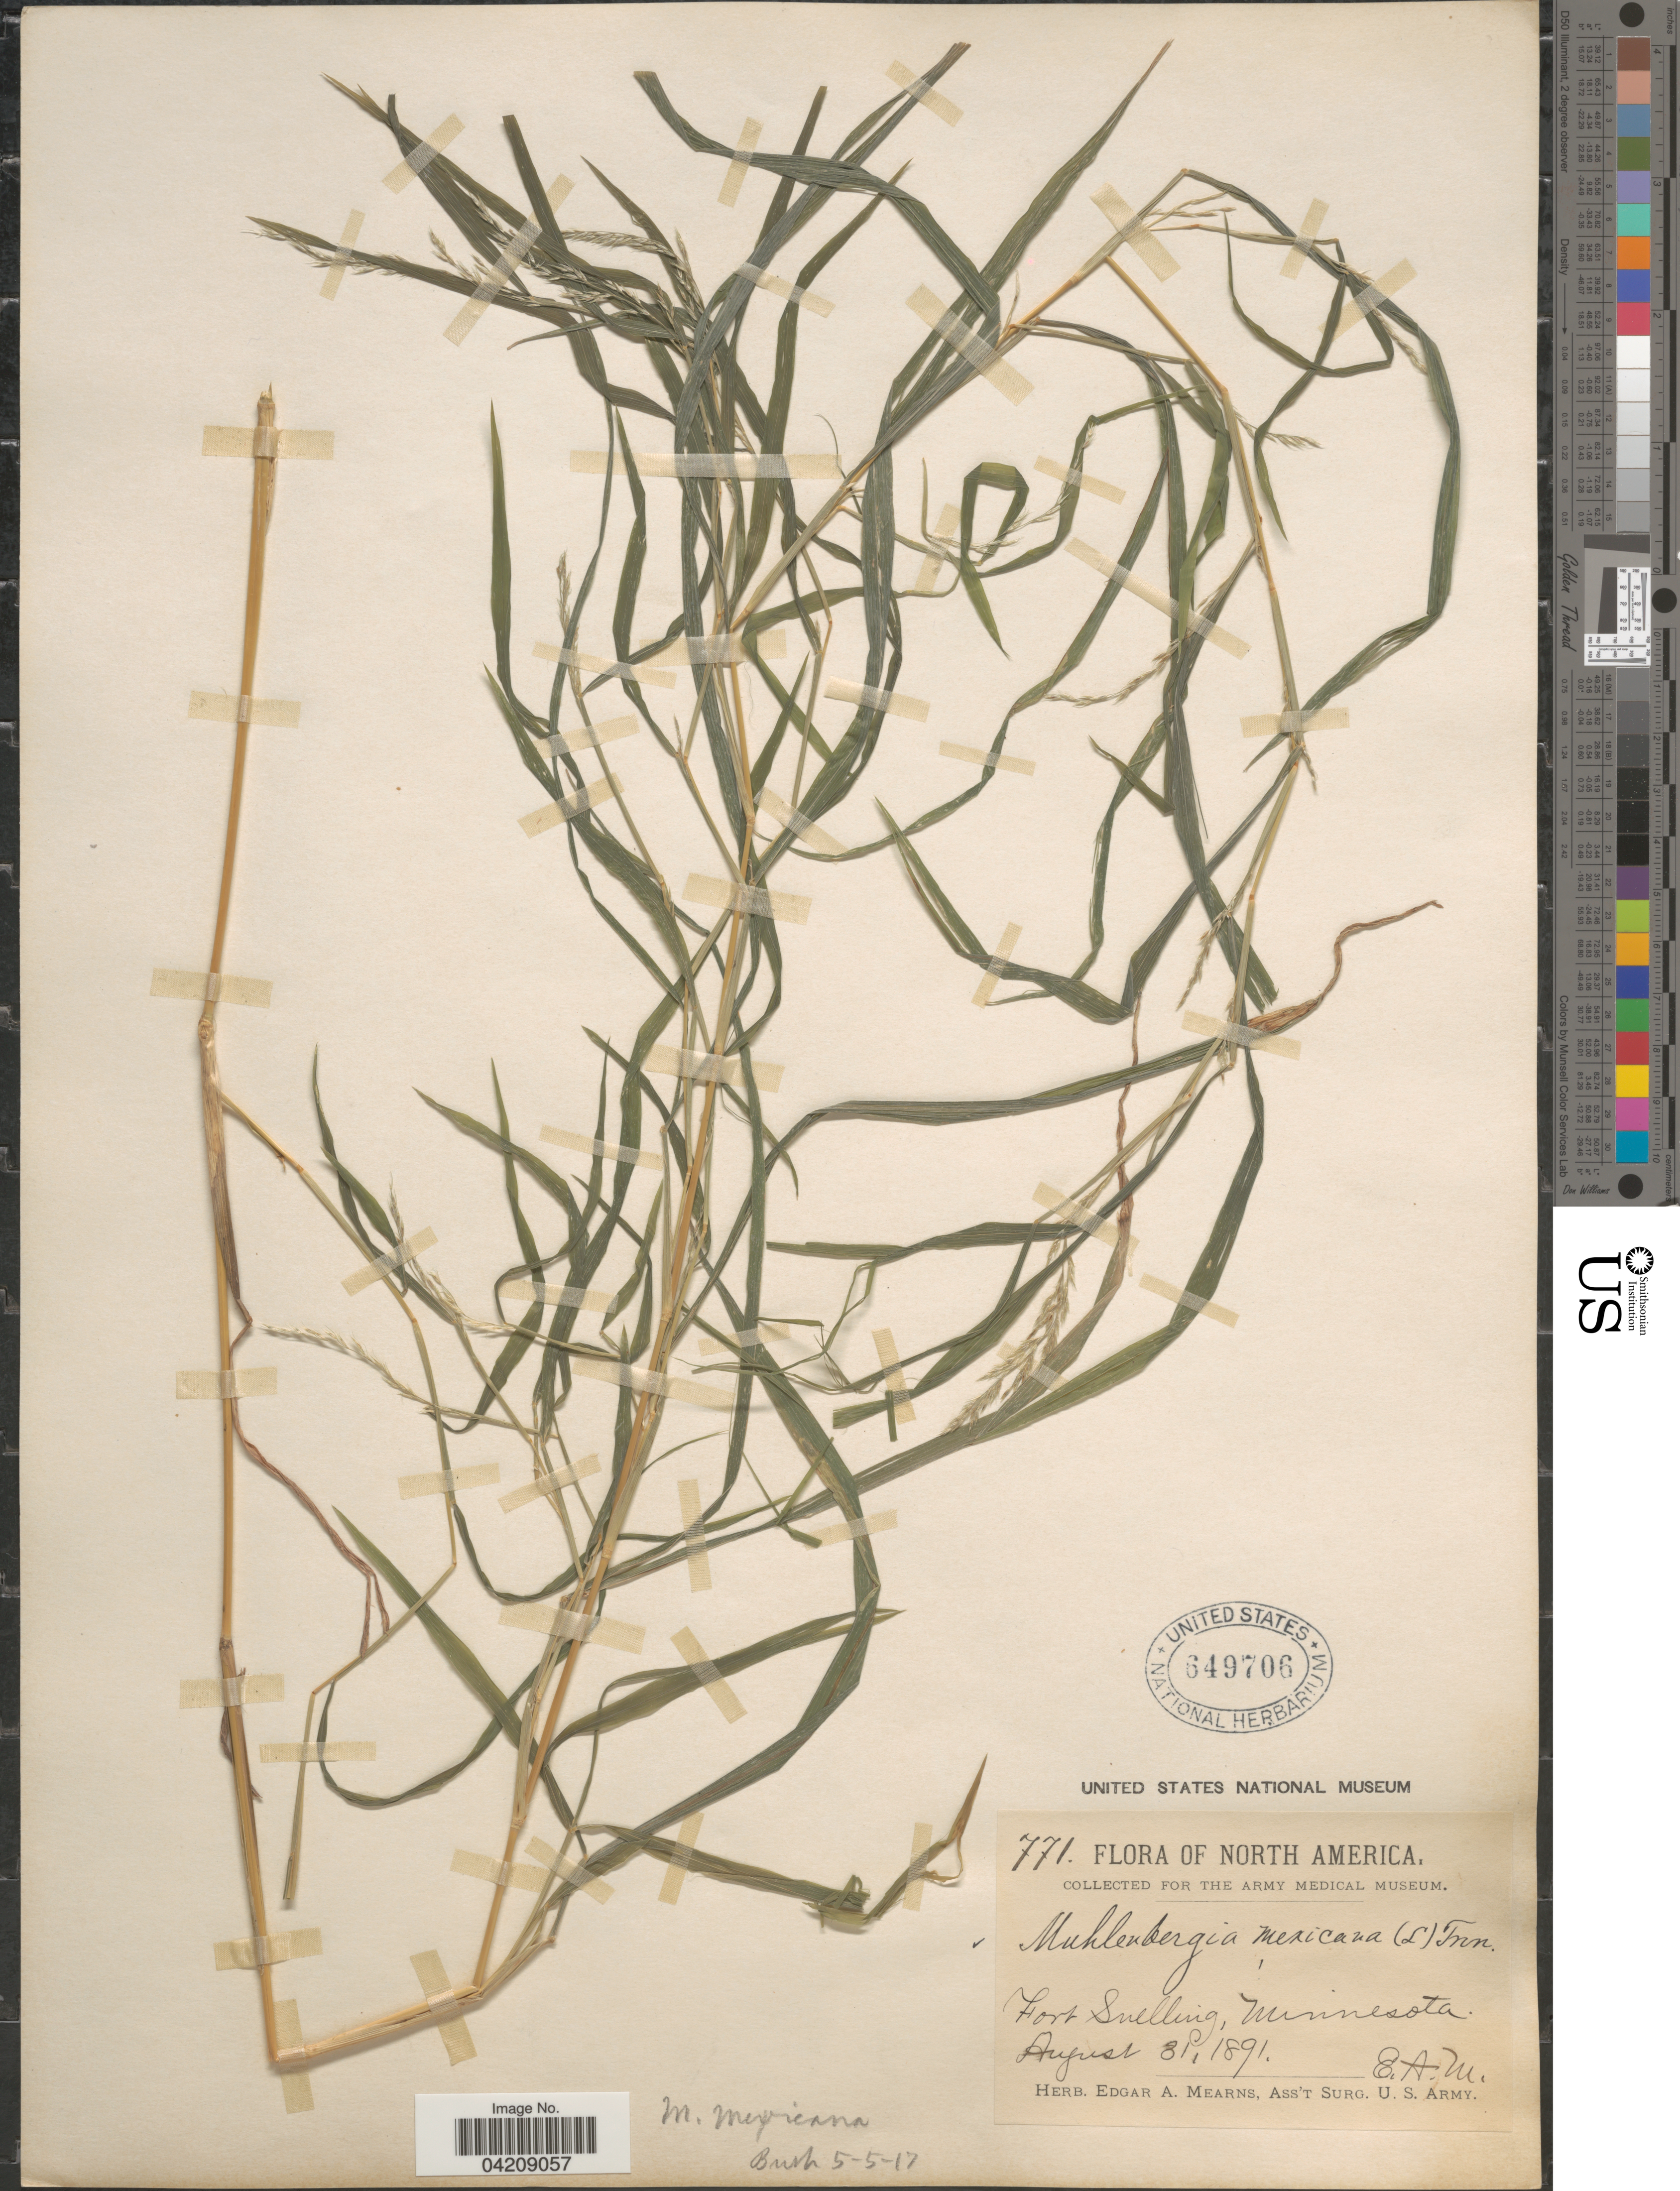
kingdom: Plantae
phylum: Tracheophyta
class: Liliopsida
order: Poales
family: Poaceae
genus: Muhlenbergia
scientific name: Muhlenbergia frondosa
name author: (Poir.) Fernald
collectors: E. A. Mearns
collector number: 771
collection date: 1891-08-31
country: United States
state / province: Minnesota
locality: Fort Snelling.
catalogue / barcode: US 649706